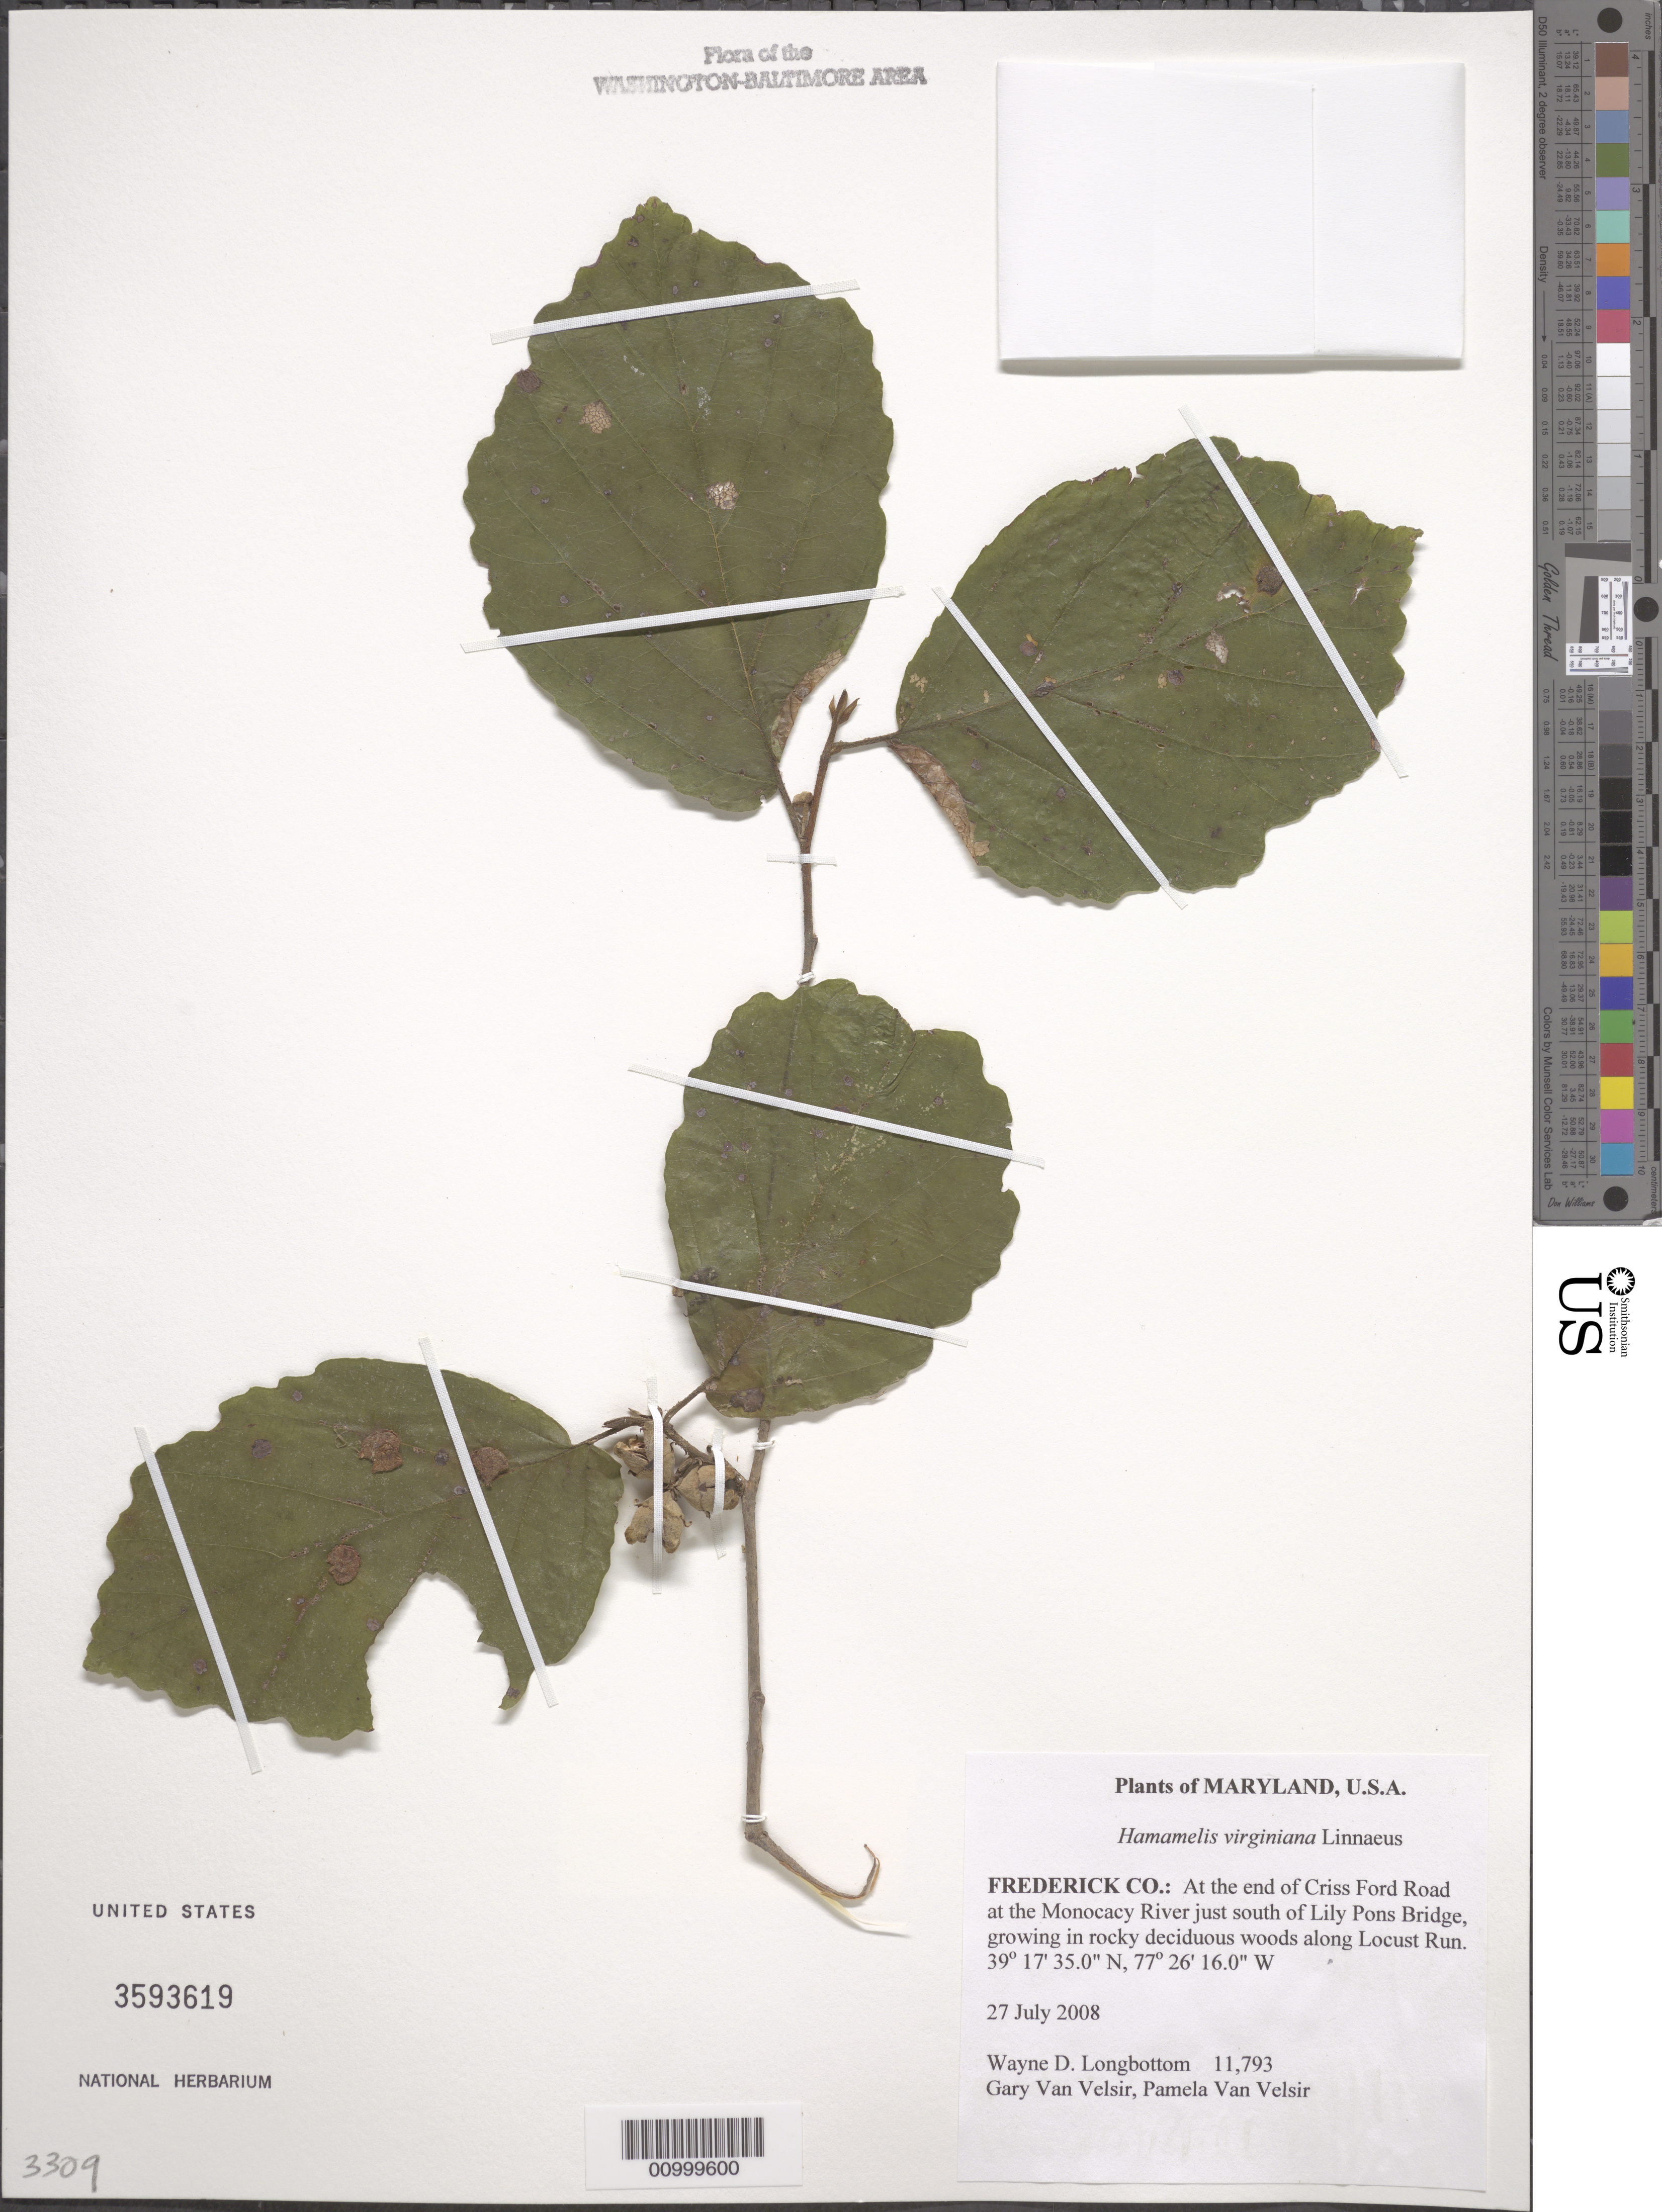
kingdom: Plantae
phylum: Tracheophyta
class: Magnoliopsida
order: Saxifragales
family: Hamamelidaceae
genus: Hamamelis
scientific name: Hamamelis virginiana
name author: L.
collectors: W. D. Longbottom, G. Van Velsir & P. Van Velsir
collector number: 11793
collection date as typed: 27 July 2008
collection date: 2008-07-27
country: United States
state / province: Maryland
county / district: Frederick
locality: At the end of Criss Ford Road at the Monocacy River just south of Lily Pons Bridge, along Locust Run.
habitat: growing in rocky deciduous woods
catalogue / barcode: US 3593619